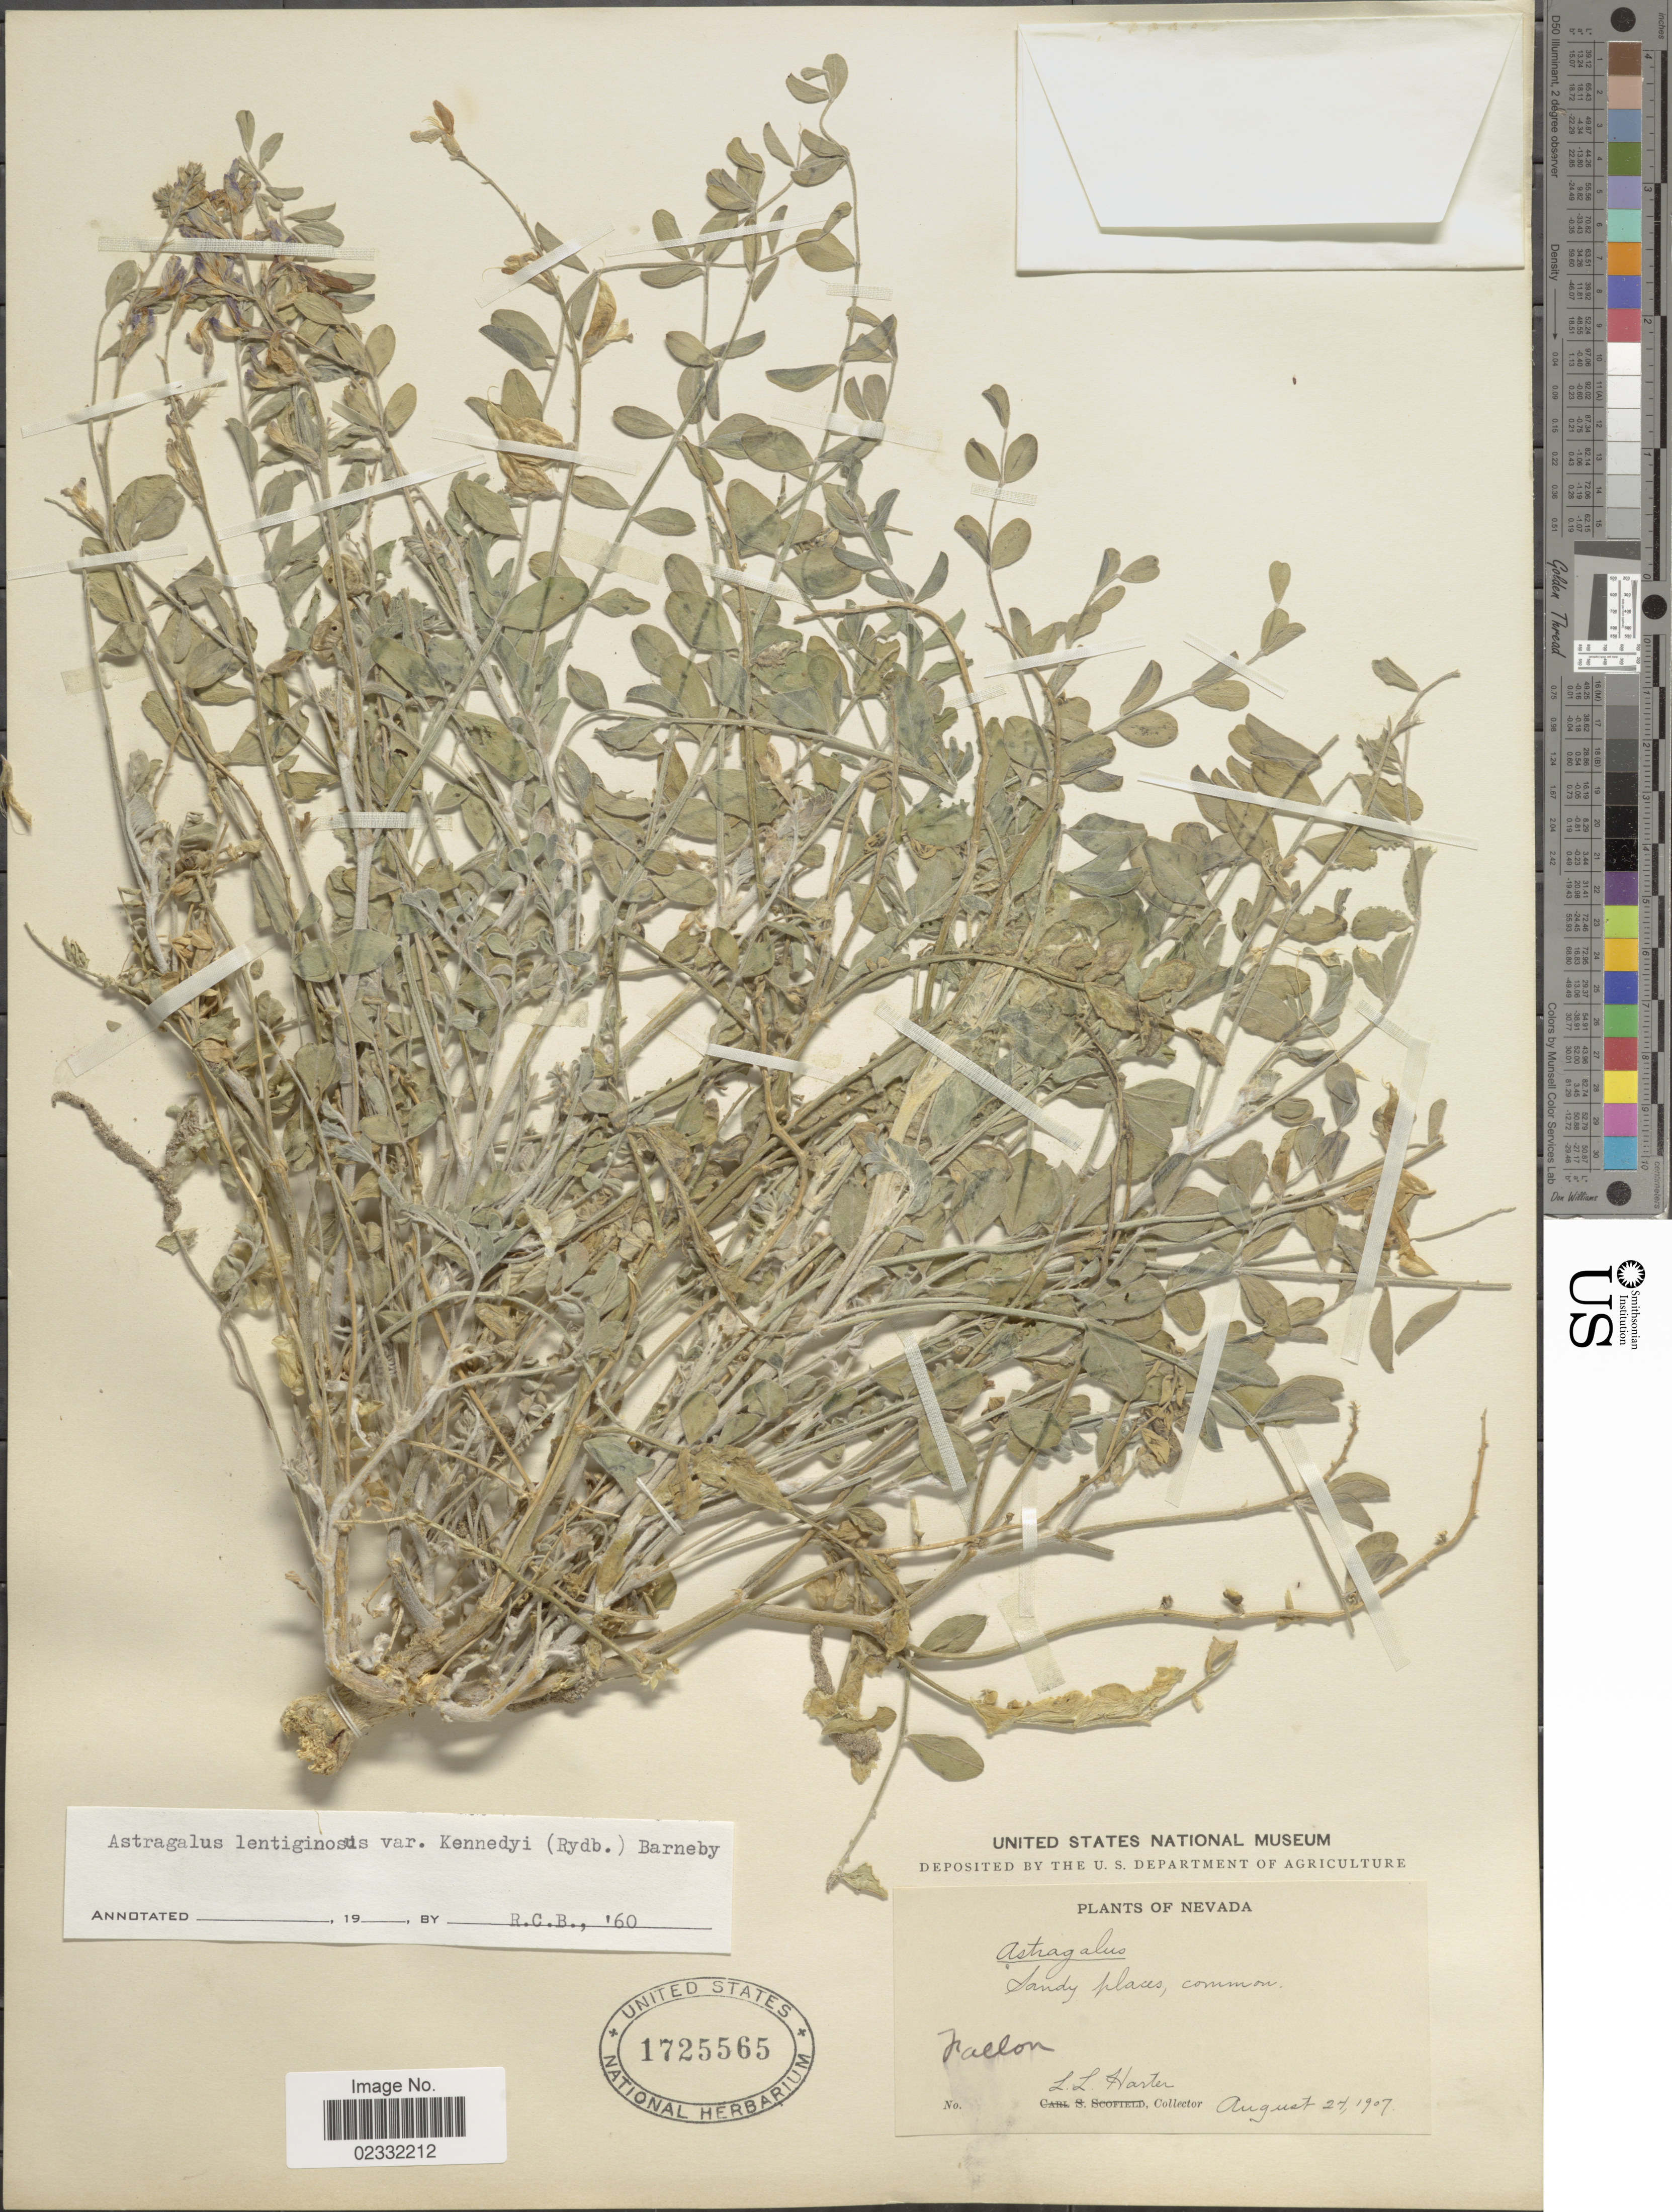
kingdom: Plantae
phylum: Tracheophyta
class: Magnoliopsida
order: Fabales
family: Fabaceae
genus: Astragalus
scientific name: Astragalus lentiginosus var. kennedyi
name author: (Rydb.) Barneby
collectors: L. Harter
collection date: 1907-08-27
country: United States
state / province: Nevada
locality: Sandy places, common, Fallon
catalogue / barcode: US 1725565